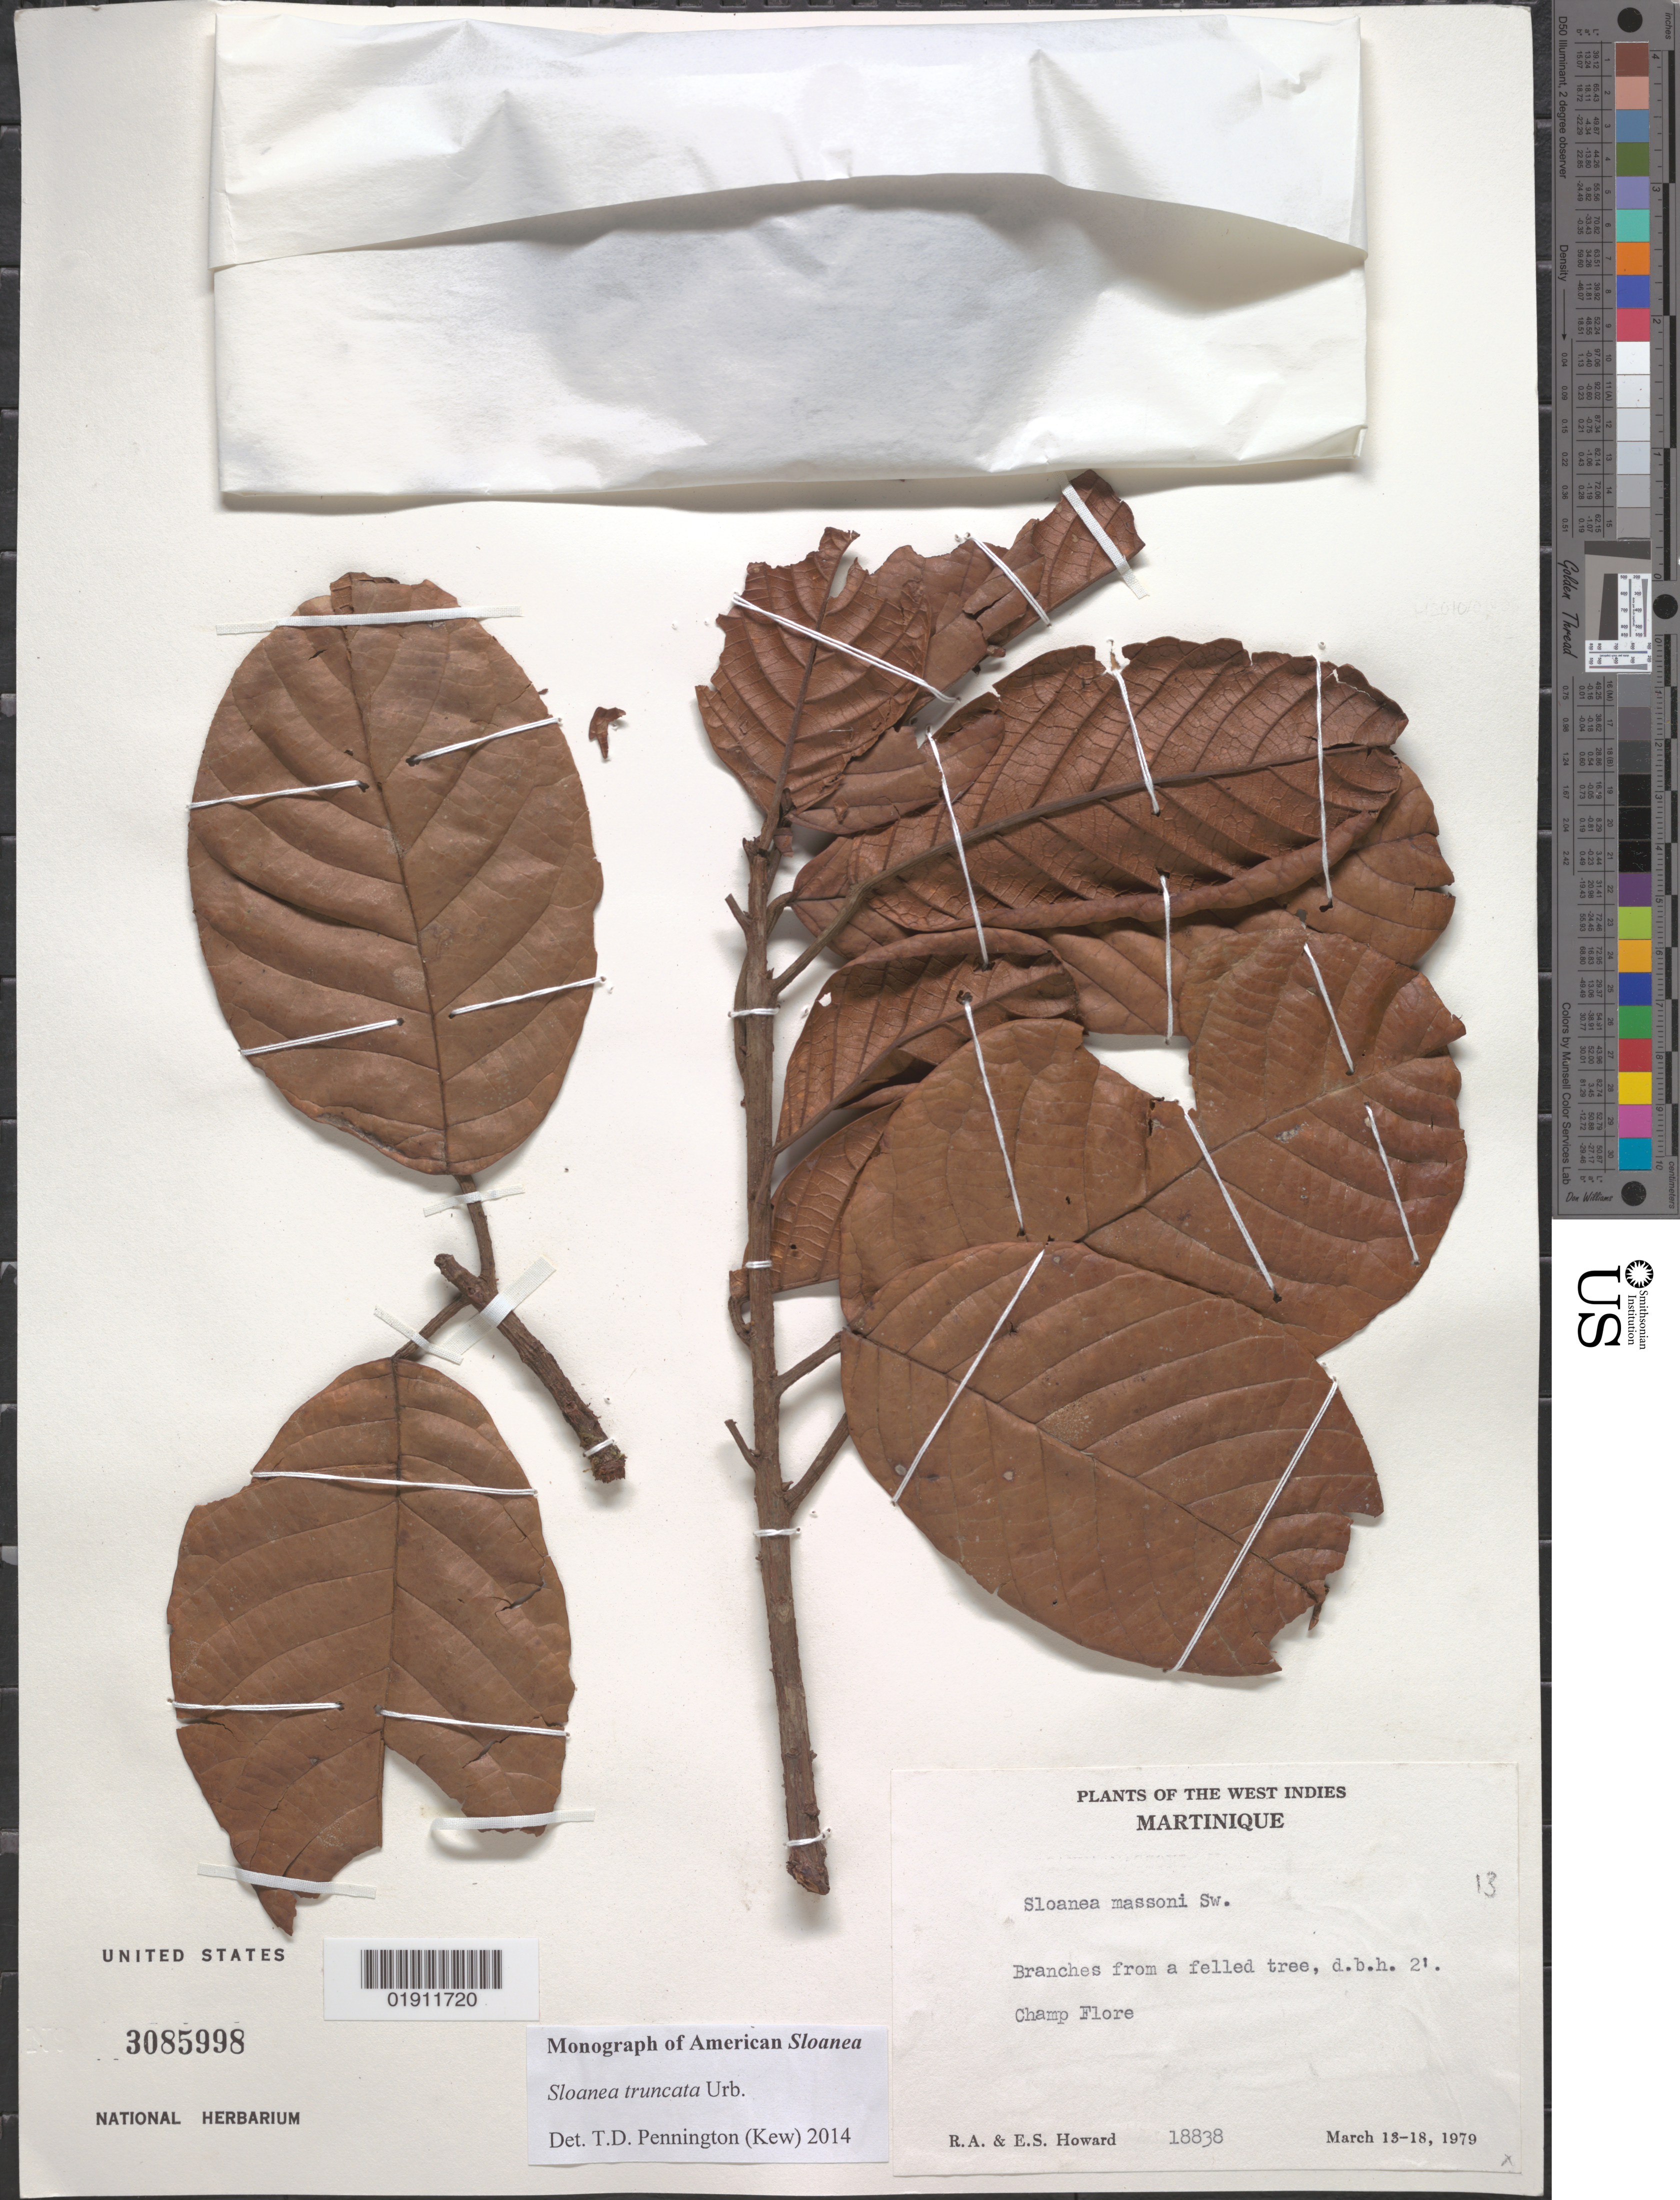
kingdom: Plantae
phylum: Tracheophyta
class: Magnoliopsida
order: Oxalidales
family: Elaeocarpaceae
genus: Sloanea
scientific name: Sloanea truncata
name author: Urb.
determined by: Pennington, T. D., (K)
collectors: R. A. Howard & E. S. Howard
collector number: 18838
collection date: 1979-03-13/1979-03-18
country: Martinique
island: Martinique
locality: Champ Flore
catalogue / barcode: US 3085998